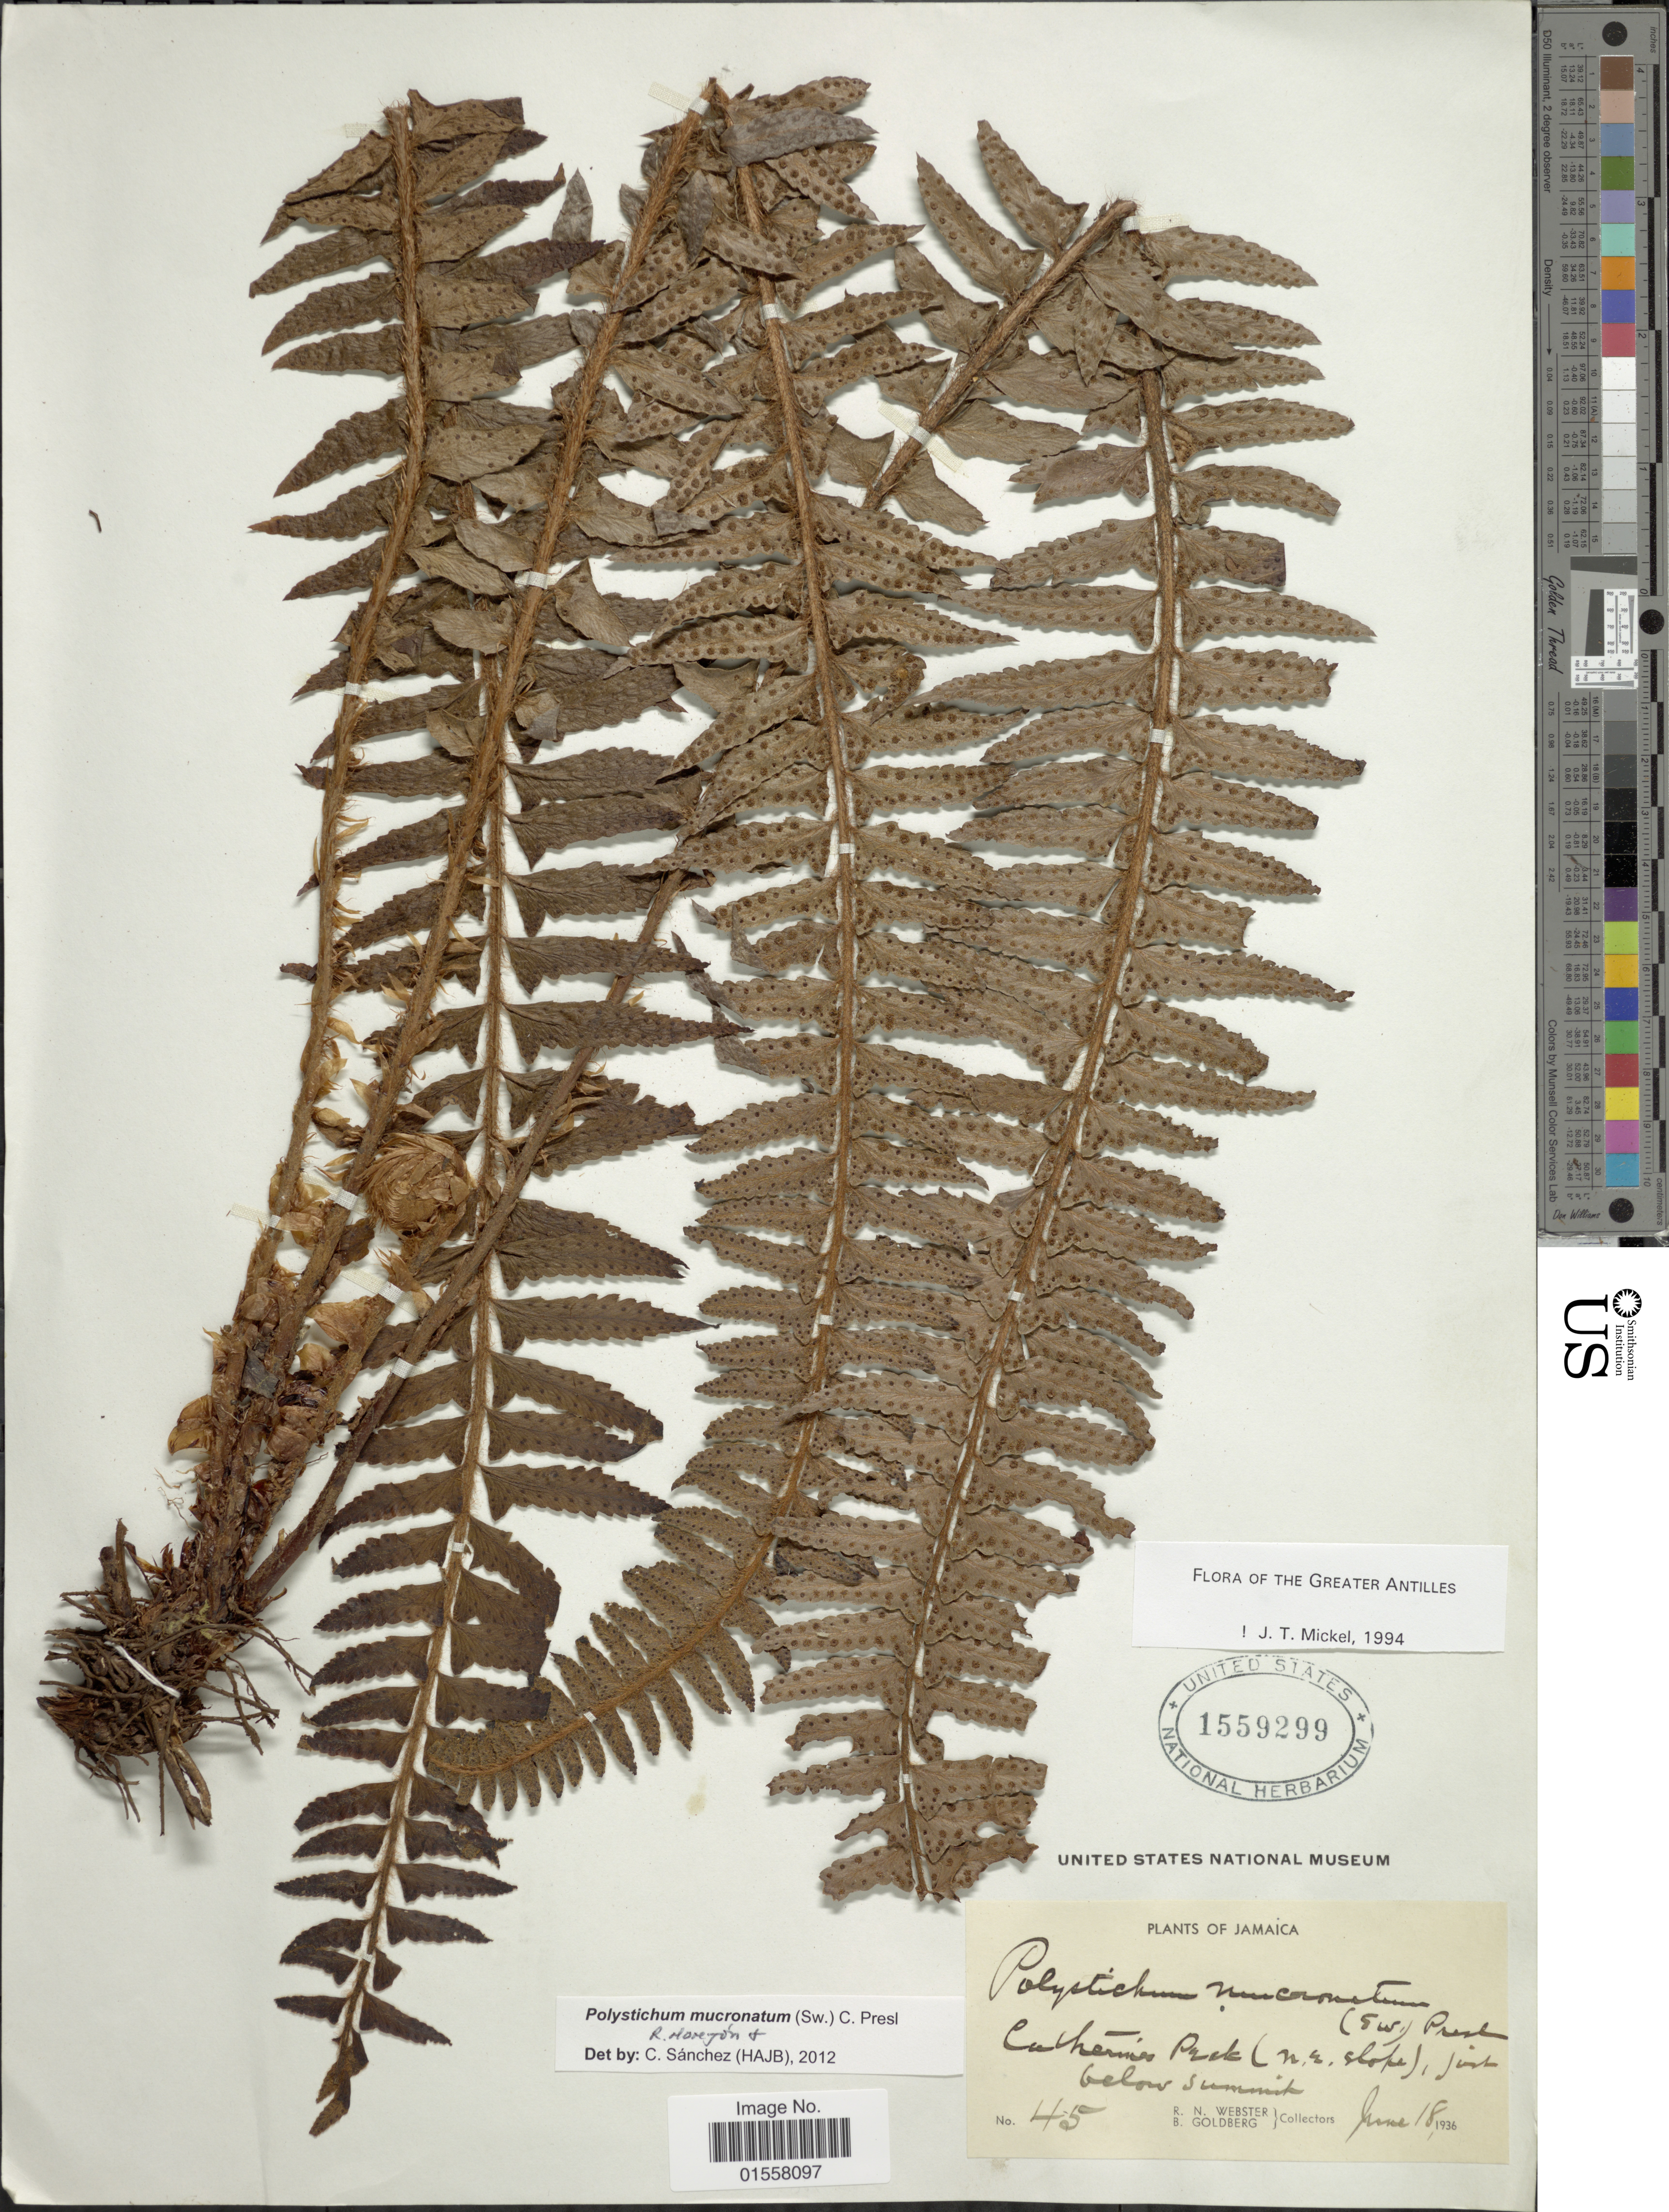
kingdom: Plantae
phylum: Tracheophyta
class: Polypodiopsida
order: Polypodiales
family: Dryopteridaceae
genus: Polystichum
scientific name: Polystichum mucronatum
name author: (Sw.) C. Presl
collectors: R. N. Webster & B. Goldberg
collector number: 45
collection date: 1936-06-18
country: Jamaica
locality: Catherines Peak (n.e. slope), just below summit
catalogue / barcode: US 1559299